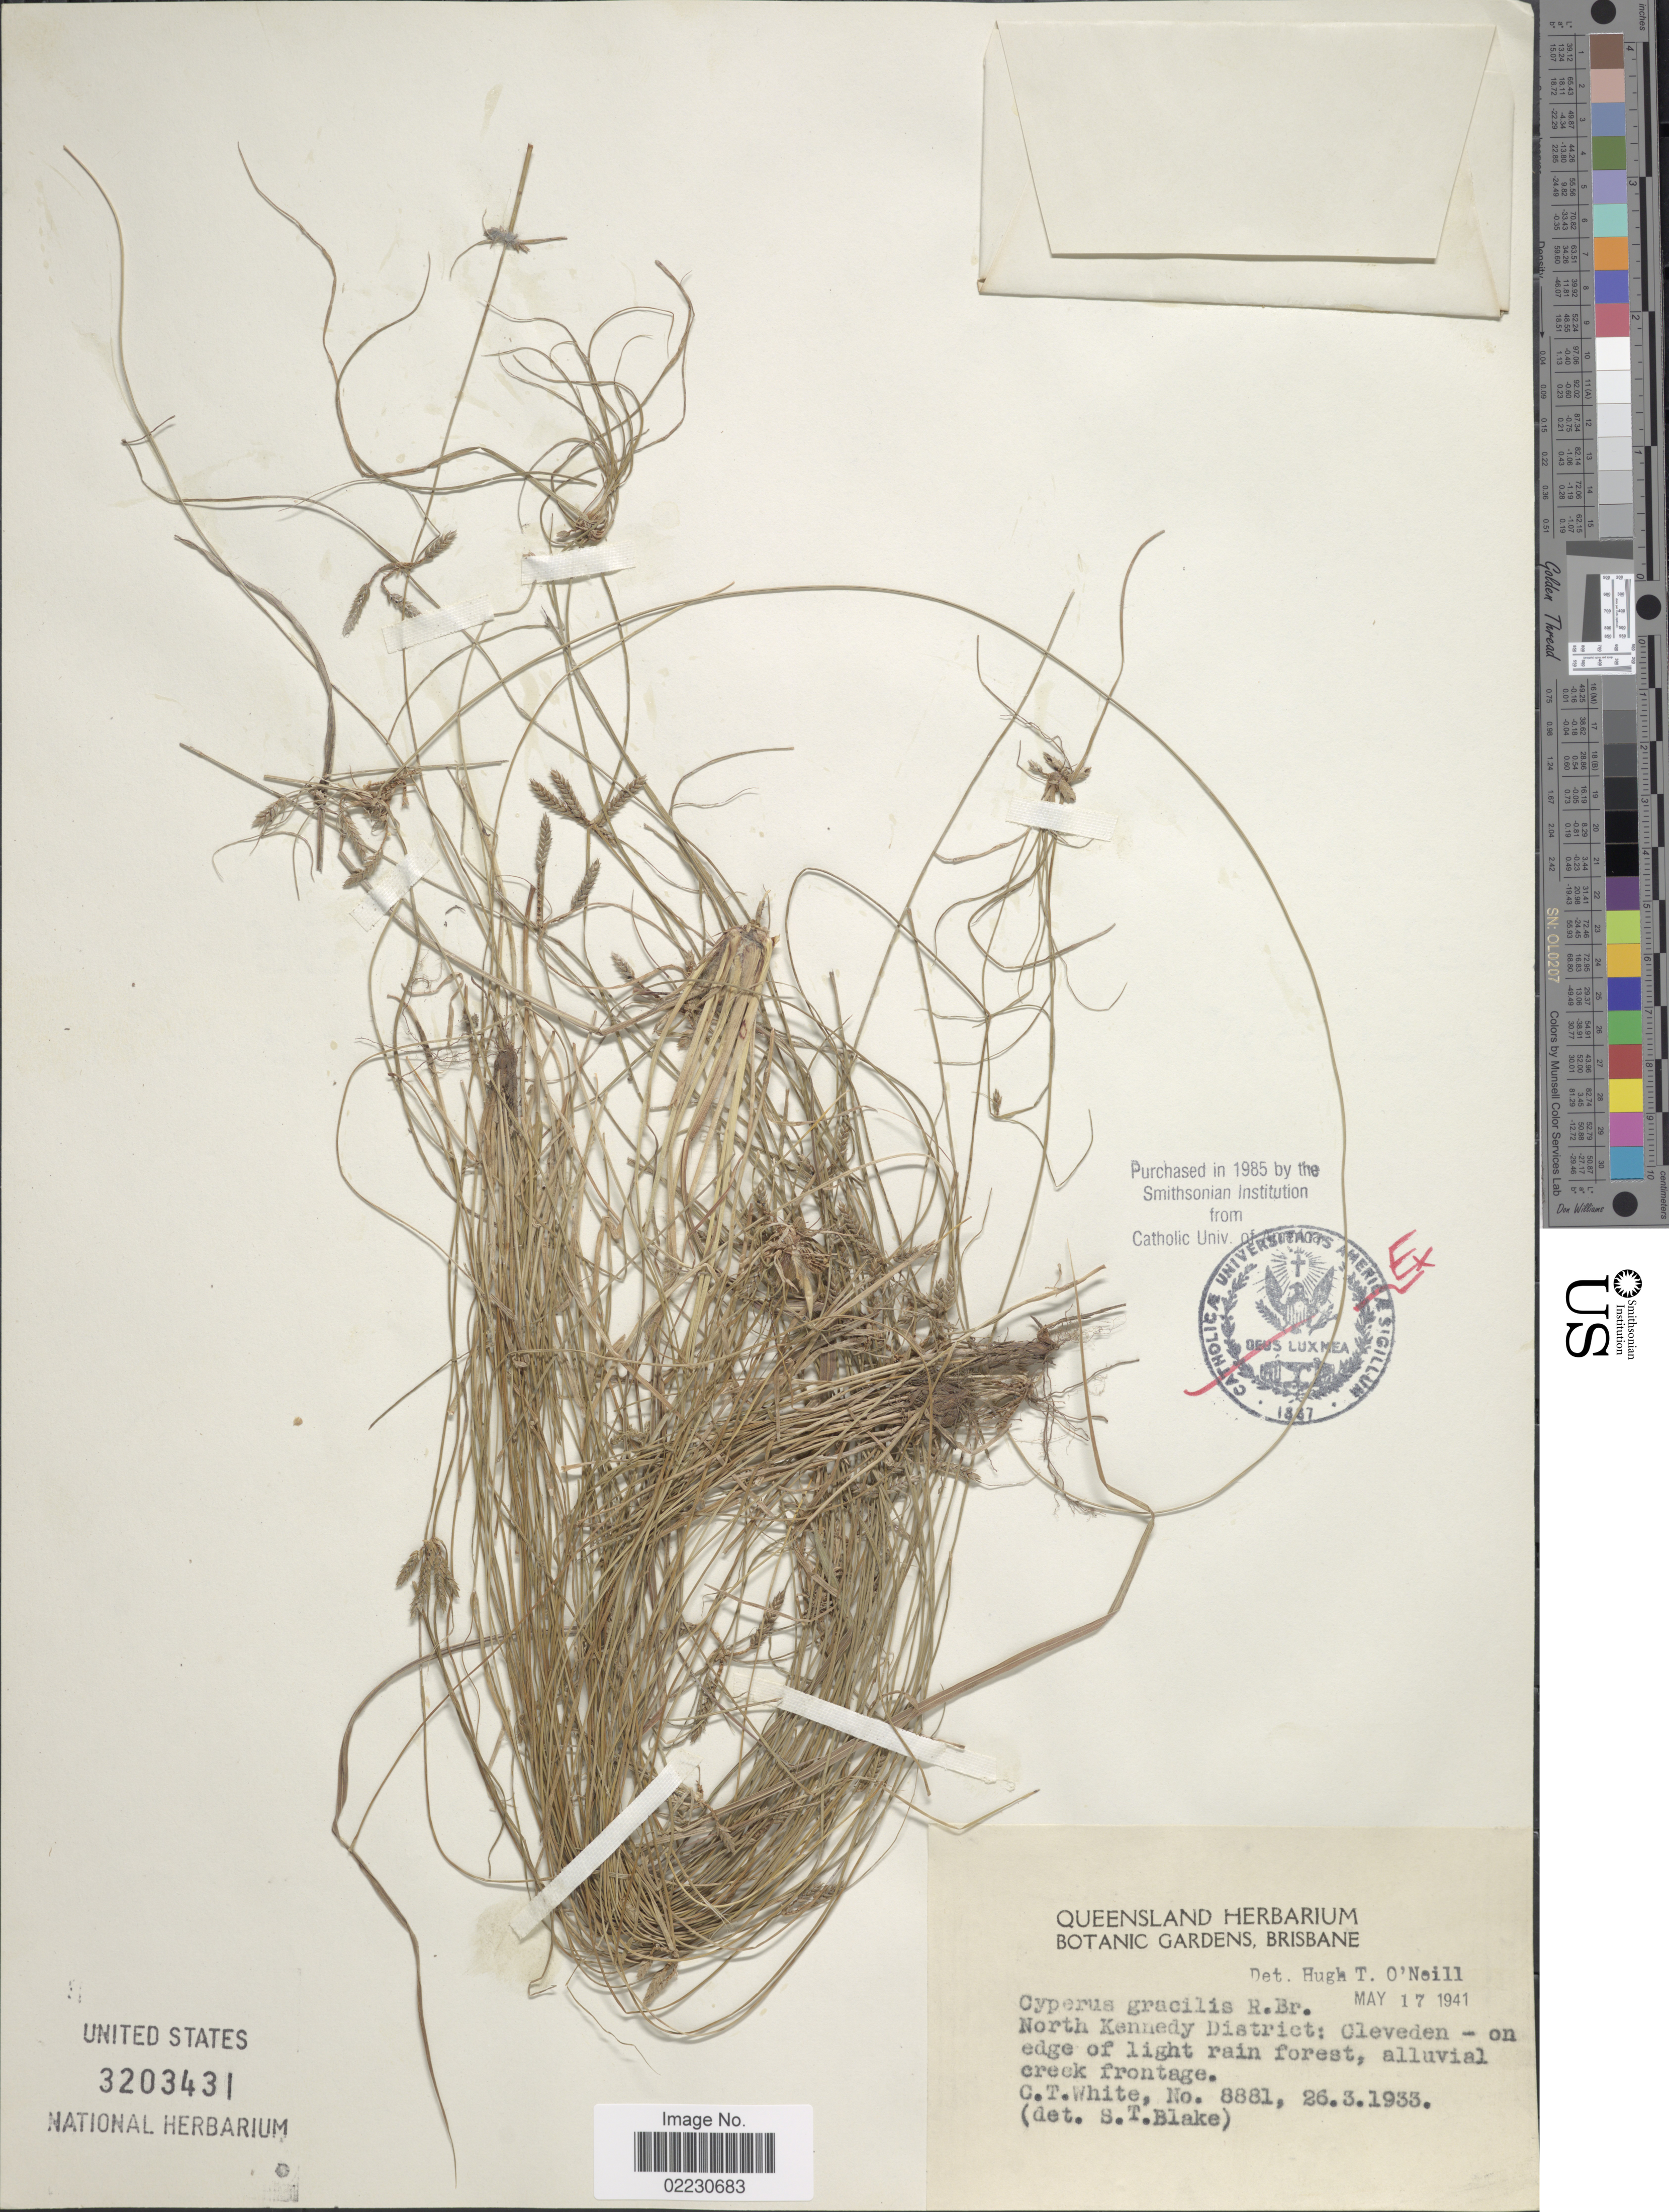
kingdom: Plantae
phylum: Tracheophyta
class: Liliopsida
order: Poales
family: Cyperaceae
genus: Cyperus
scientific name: Cyperus gracilis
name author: R. Br.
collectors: C. T. White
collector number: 8881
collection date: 1933-03-26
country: Australia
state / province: Queensland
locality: Northern Kennedy District: Cleveden - on edge of light rain forest, alluvial creek frontage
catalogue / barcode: US 3203431